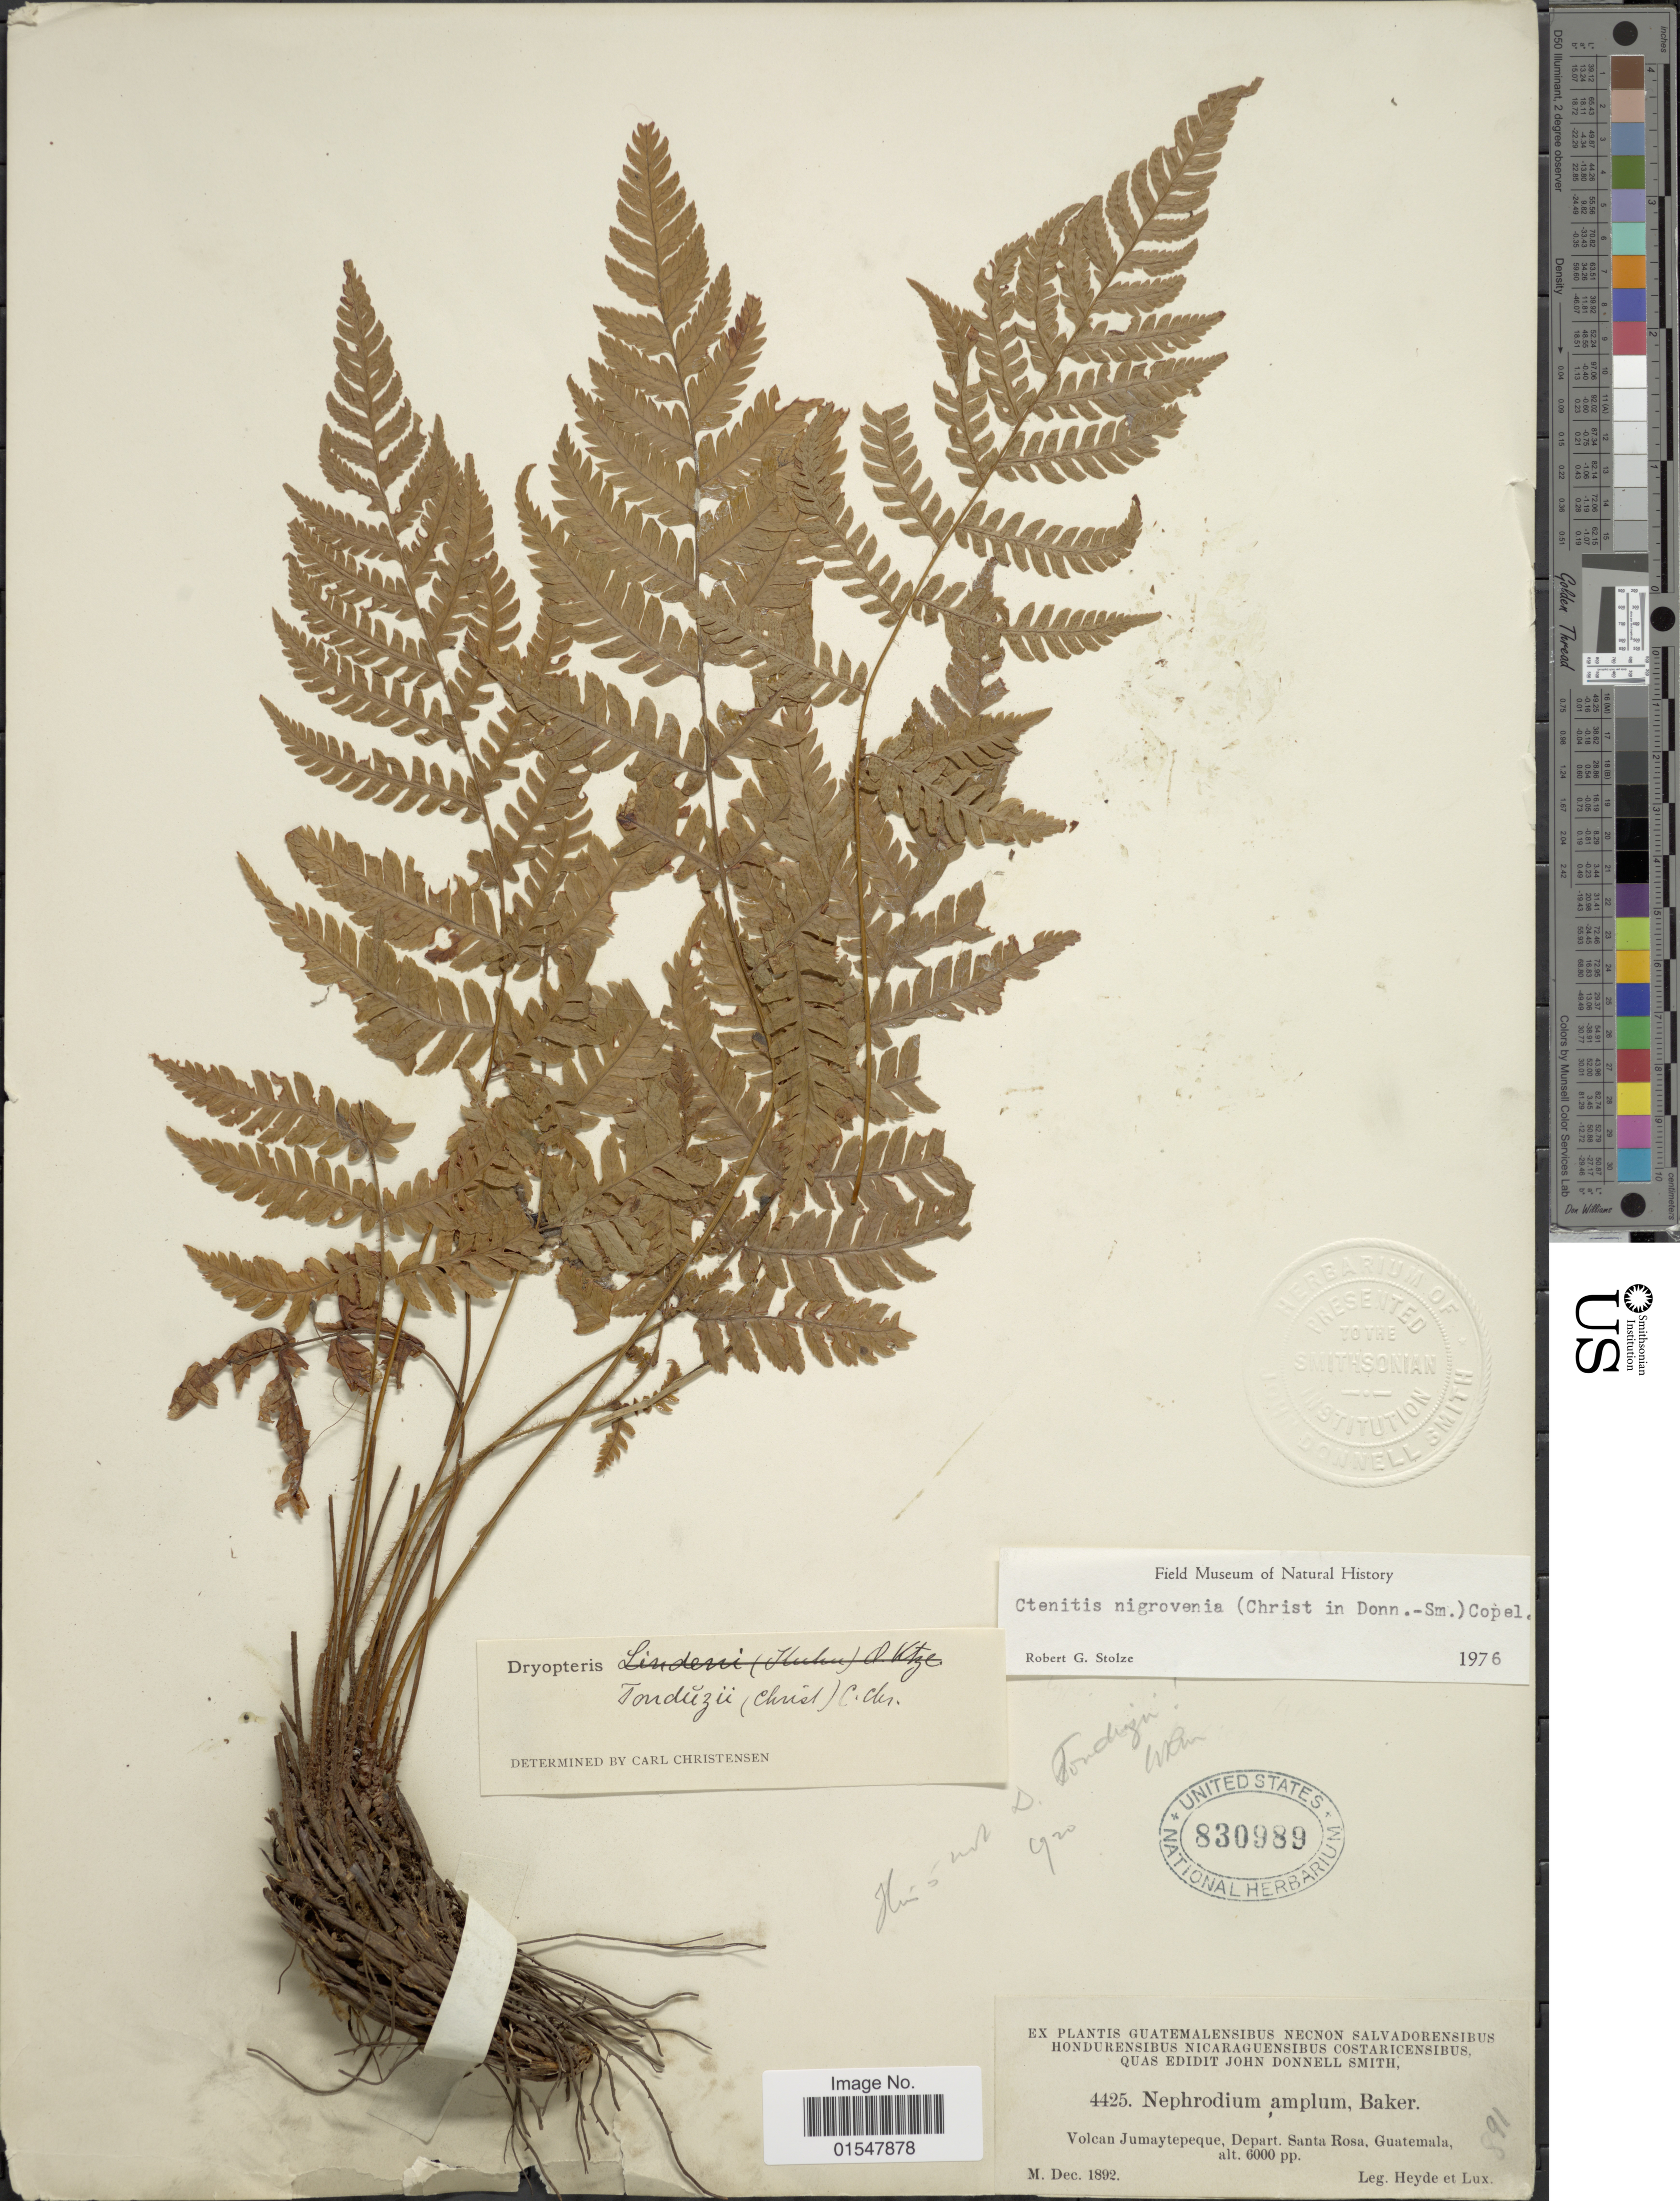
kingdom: Plantae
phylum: Tracheophyta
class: Polypodiopsida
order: Polypodiales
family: Dryopteridaceae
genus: Ctenitis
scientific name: Ctenitis nigrovenia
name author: (Christ) Copel.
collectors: Heyde & Lux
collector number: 4425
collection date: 1892-12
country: Guatemala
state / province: Santa Rosa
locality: Guatemalensibus, Volcan Jumaytepeque, Depart. Santa Rosa, Guatemala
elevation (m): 1829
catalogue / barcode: US 830989